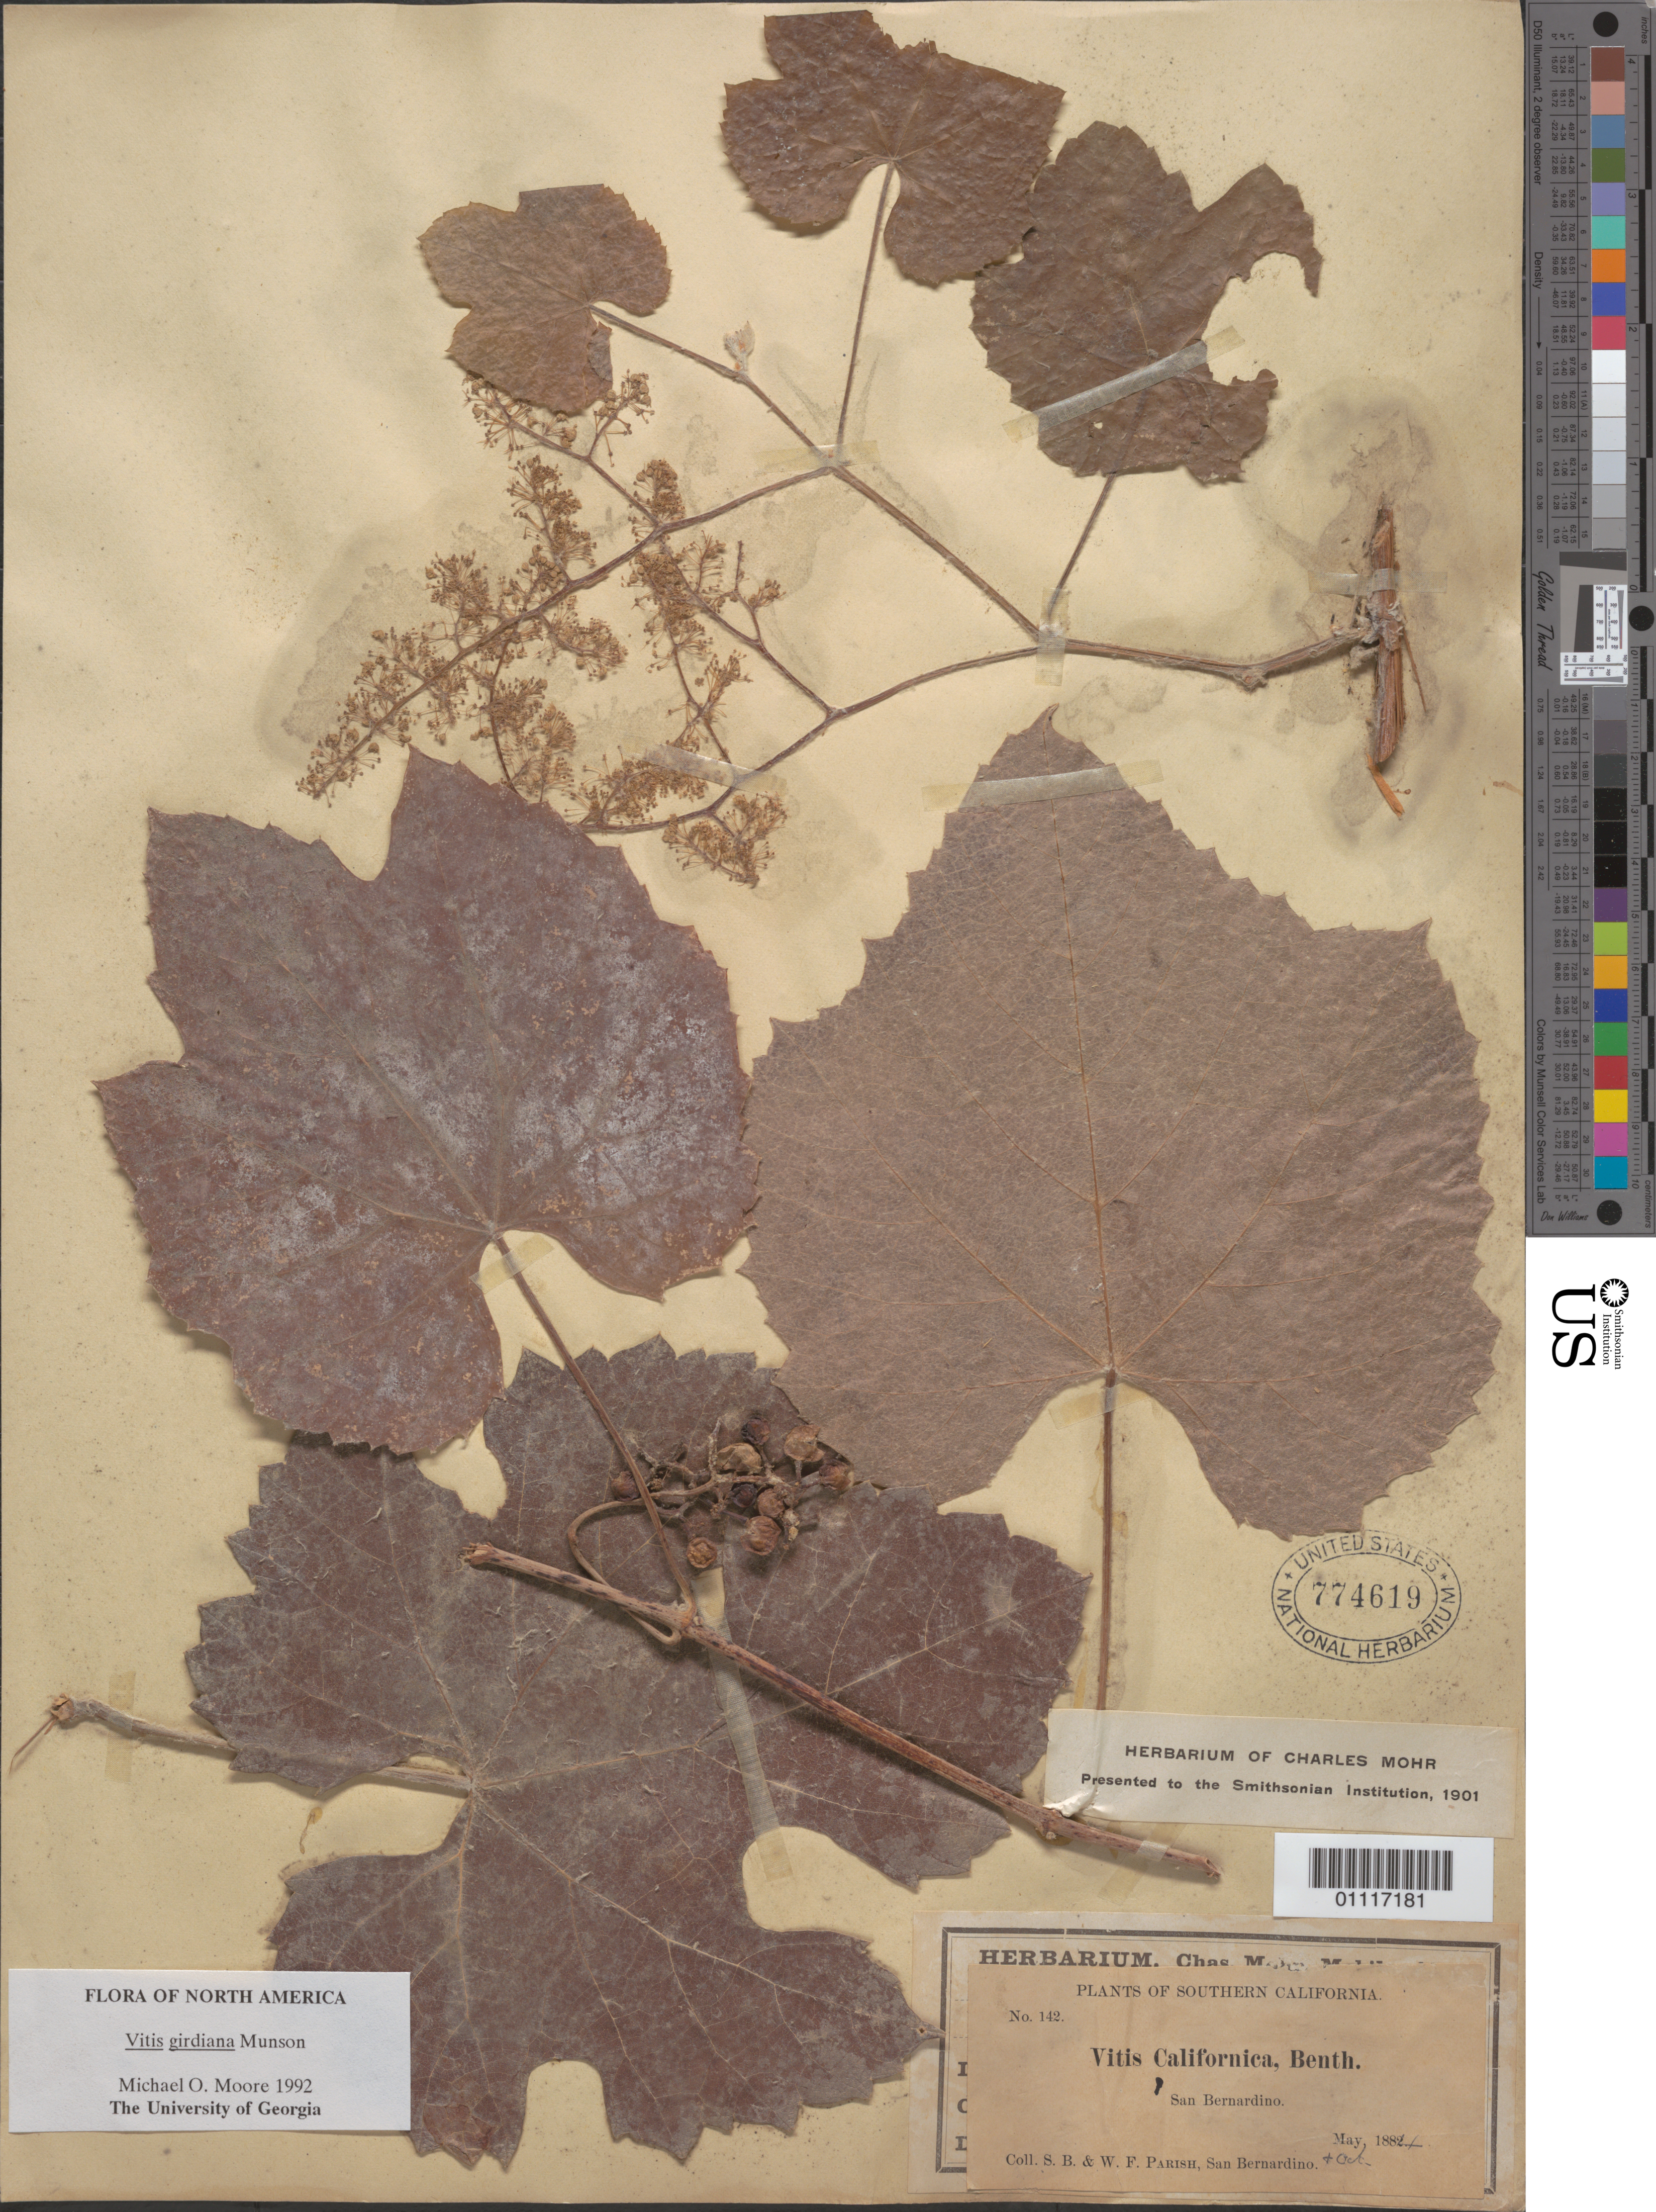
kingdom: Plantae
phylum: Tracheophyta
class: Magnoliopsida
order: Vitales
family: Vitaceae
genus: Vitis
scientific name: Vitis girdiana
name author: Munson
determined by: Moore, M. O.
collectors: S. B. Parish & W. F. Parish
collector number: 142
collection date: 1884-05,1884-10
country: United States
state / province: California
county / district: San Bernardino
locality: San Bernardino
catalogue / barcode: US 774619